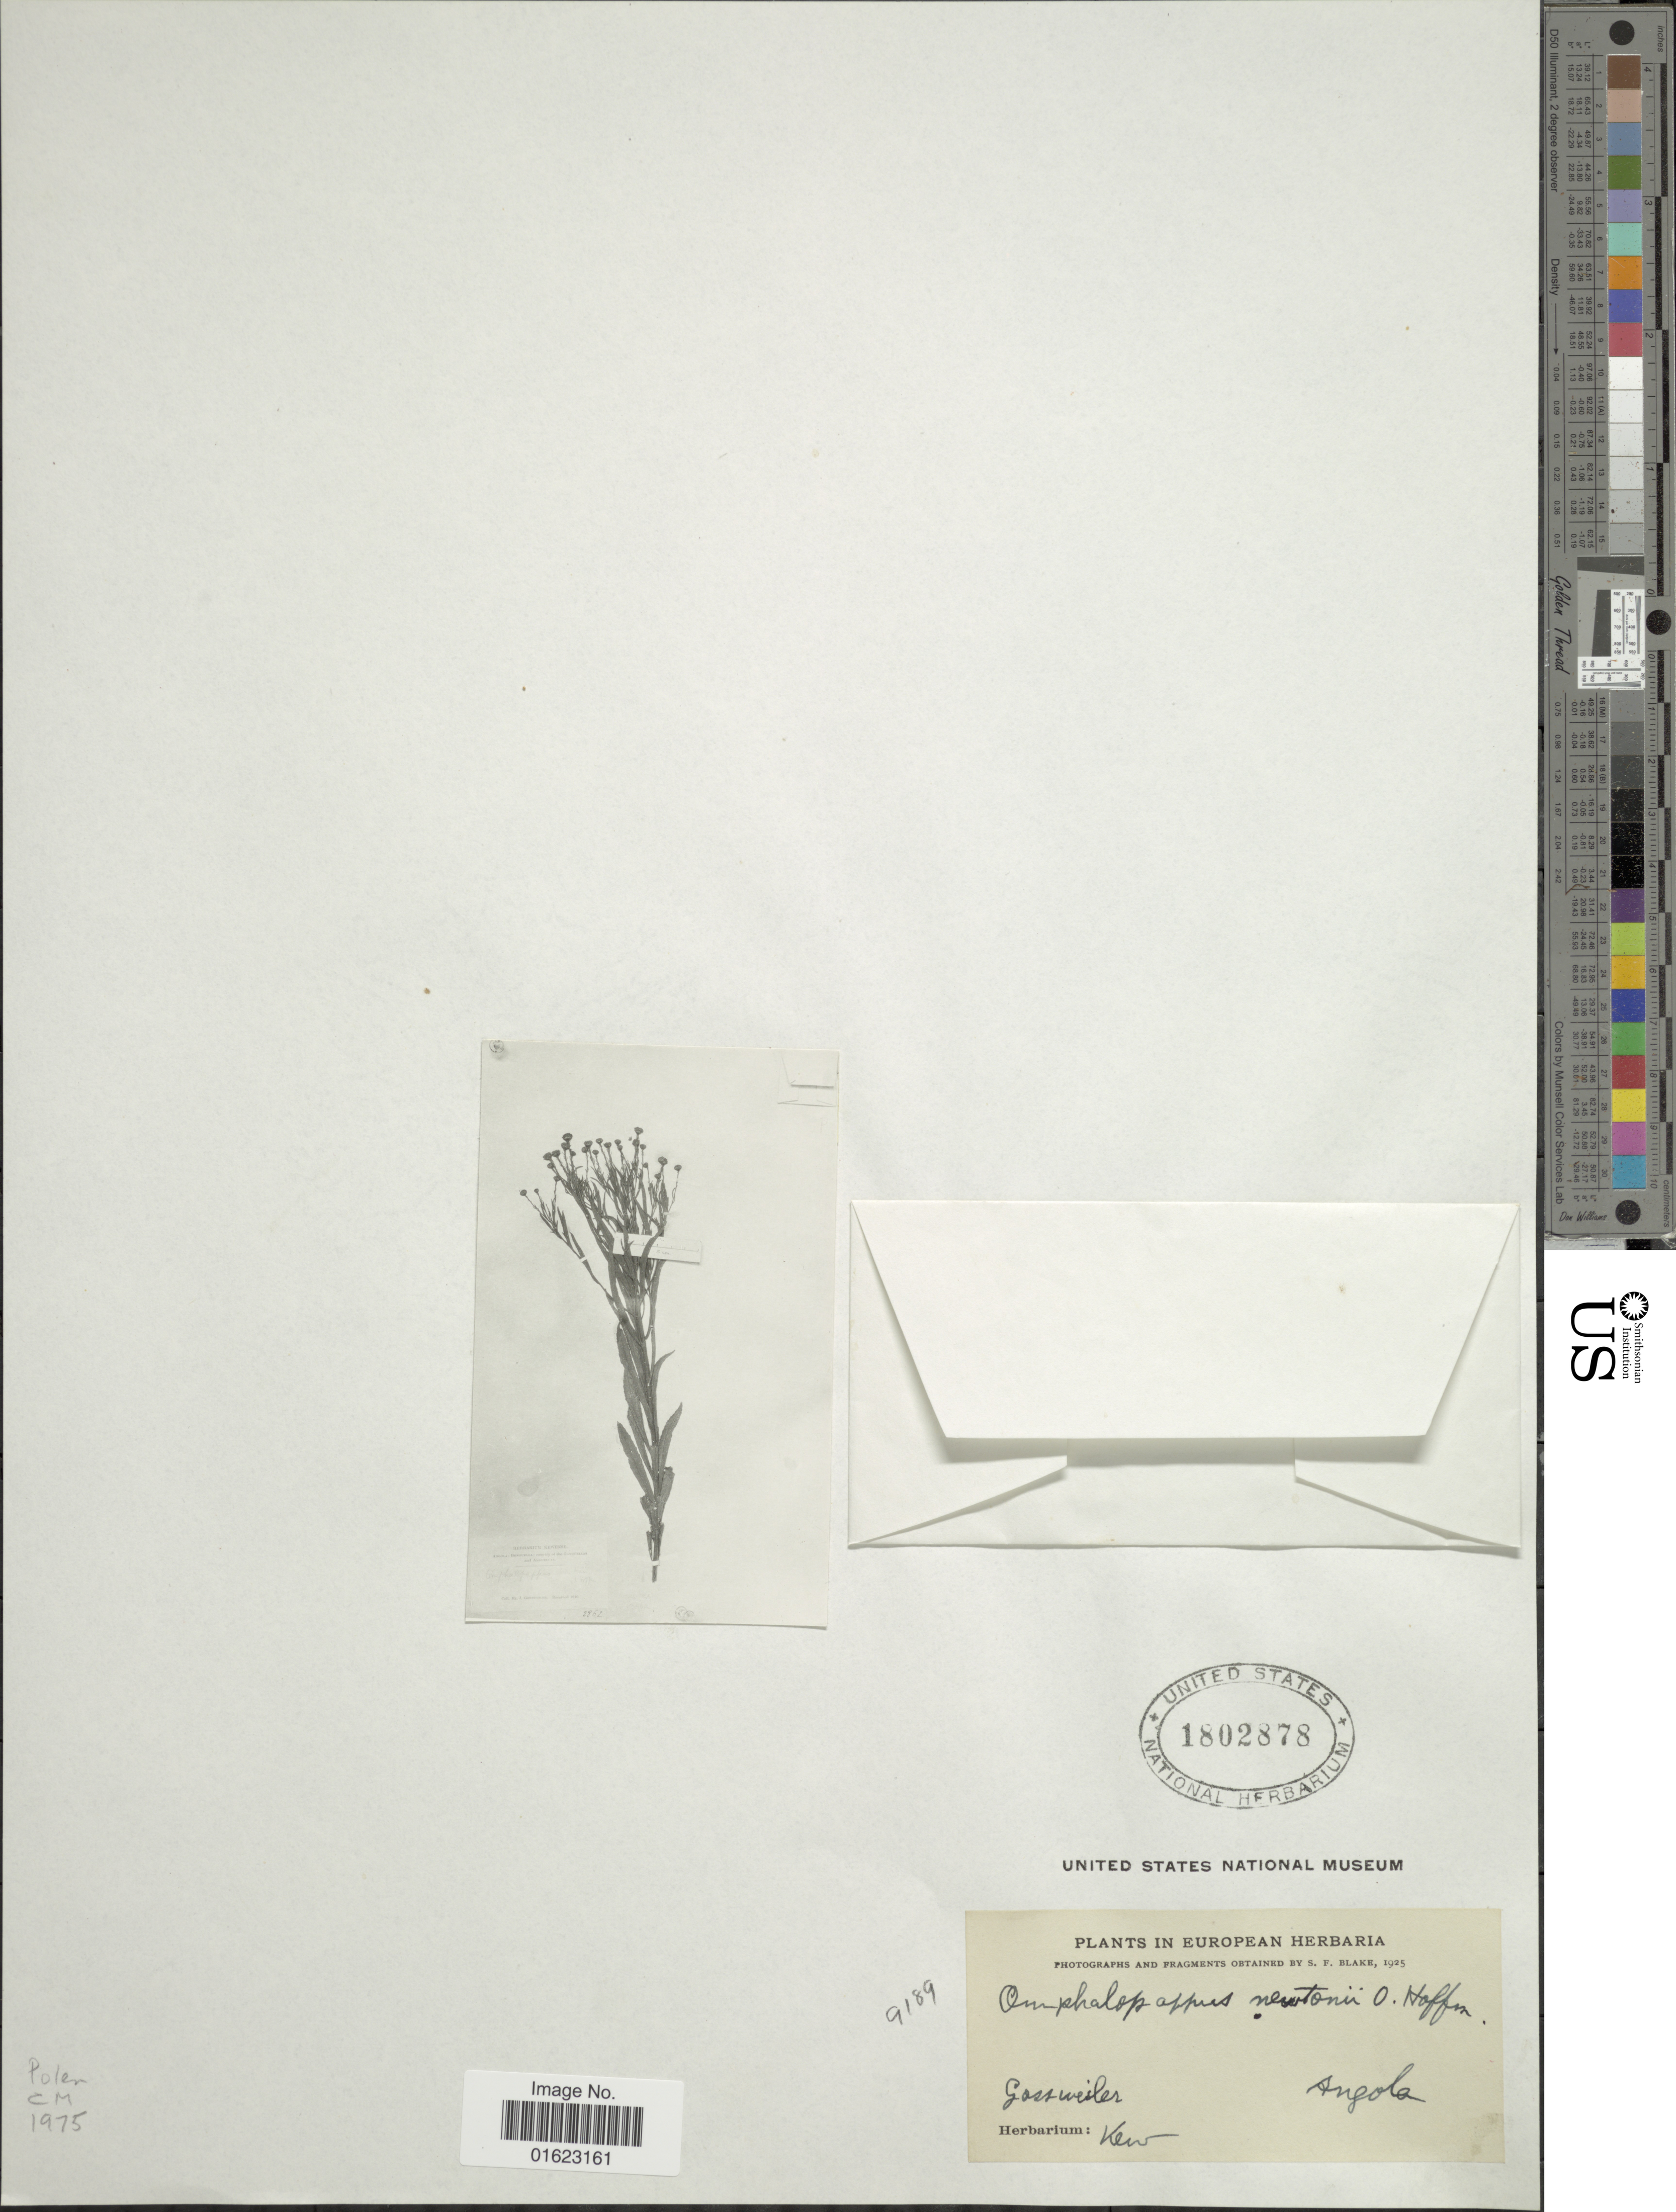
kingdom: Plantae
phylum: Tracheophyta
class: Magnoliopsida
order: Asterales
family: Asteraceae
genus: Omphalopappus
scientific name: Omphalopappus newtonii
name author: O. Hoffm.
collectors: -. Gossweiler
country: Angola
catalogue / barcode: US 1802878